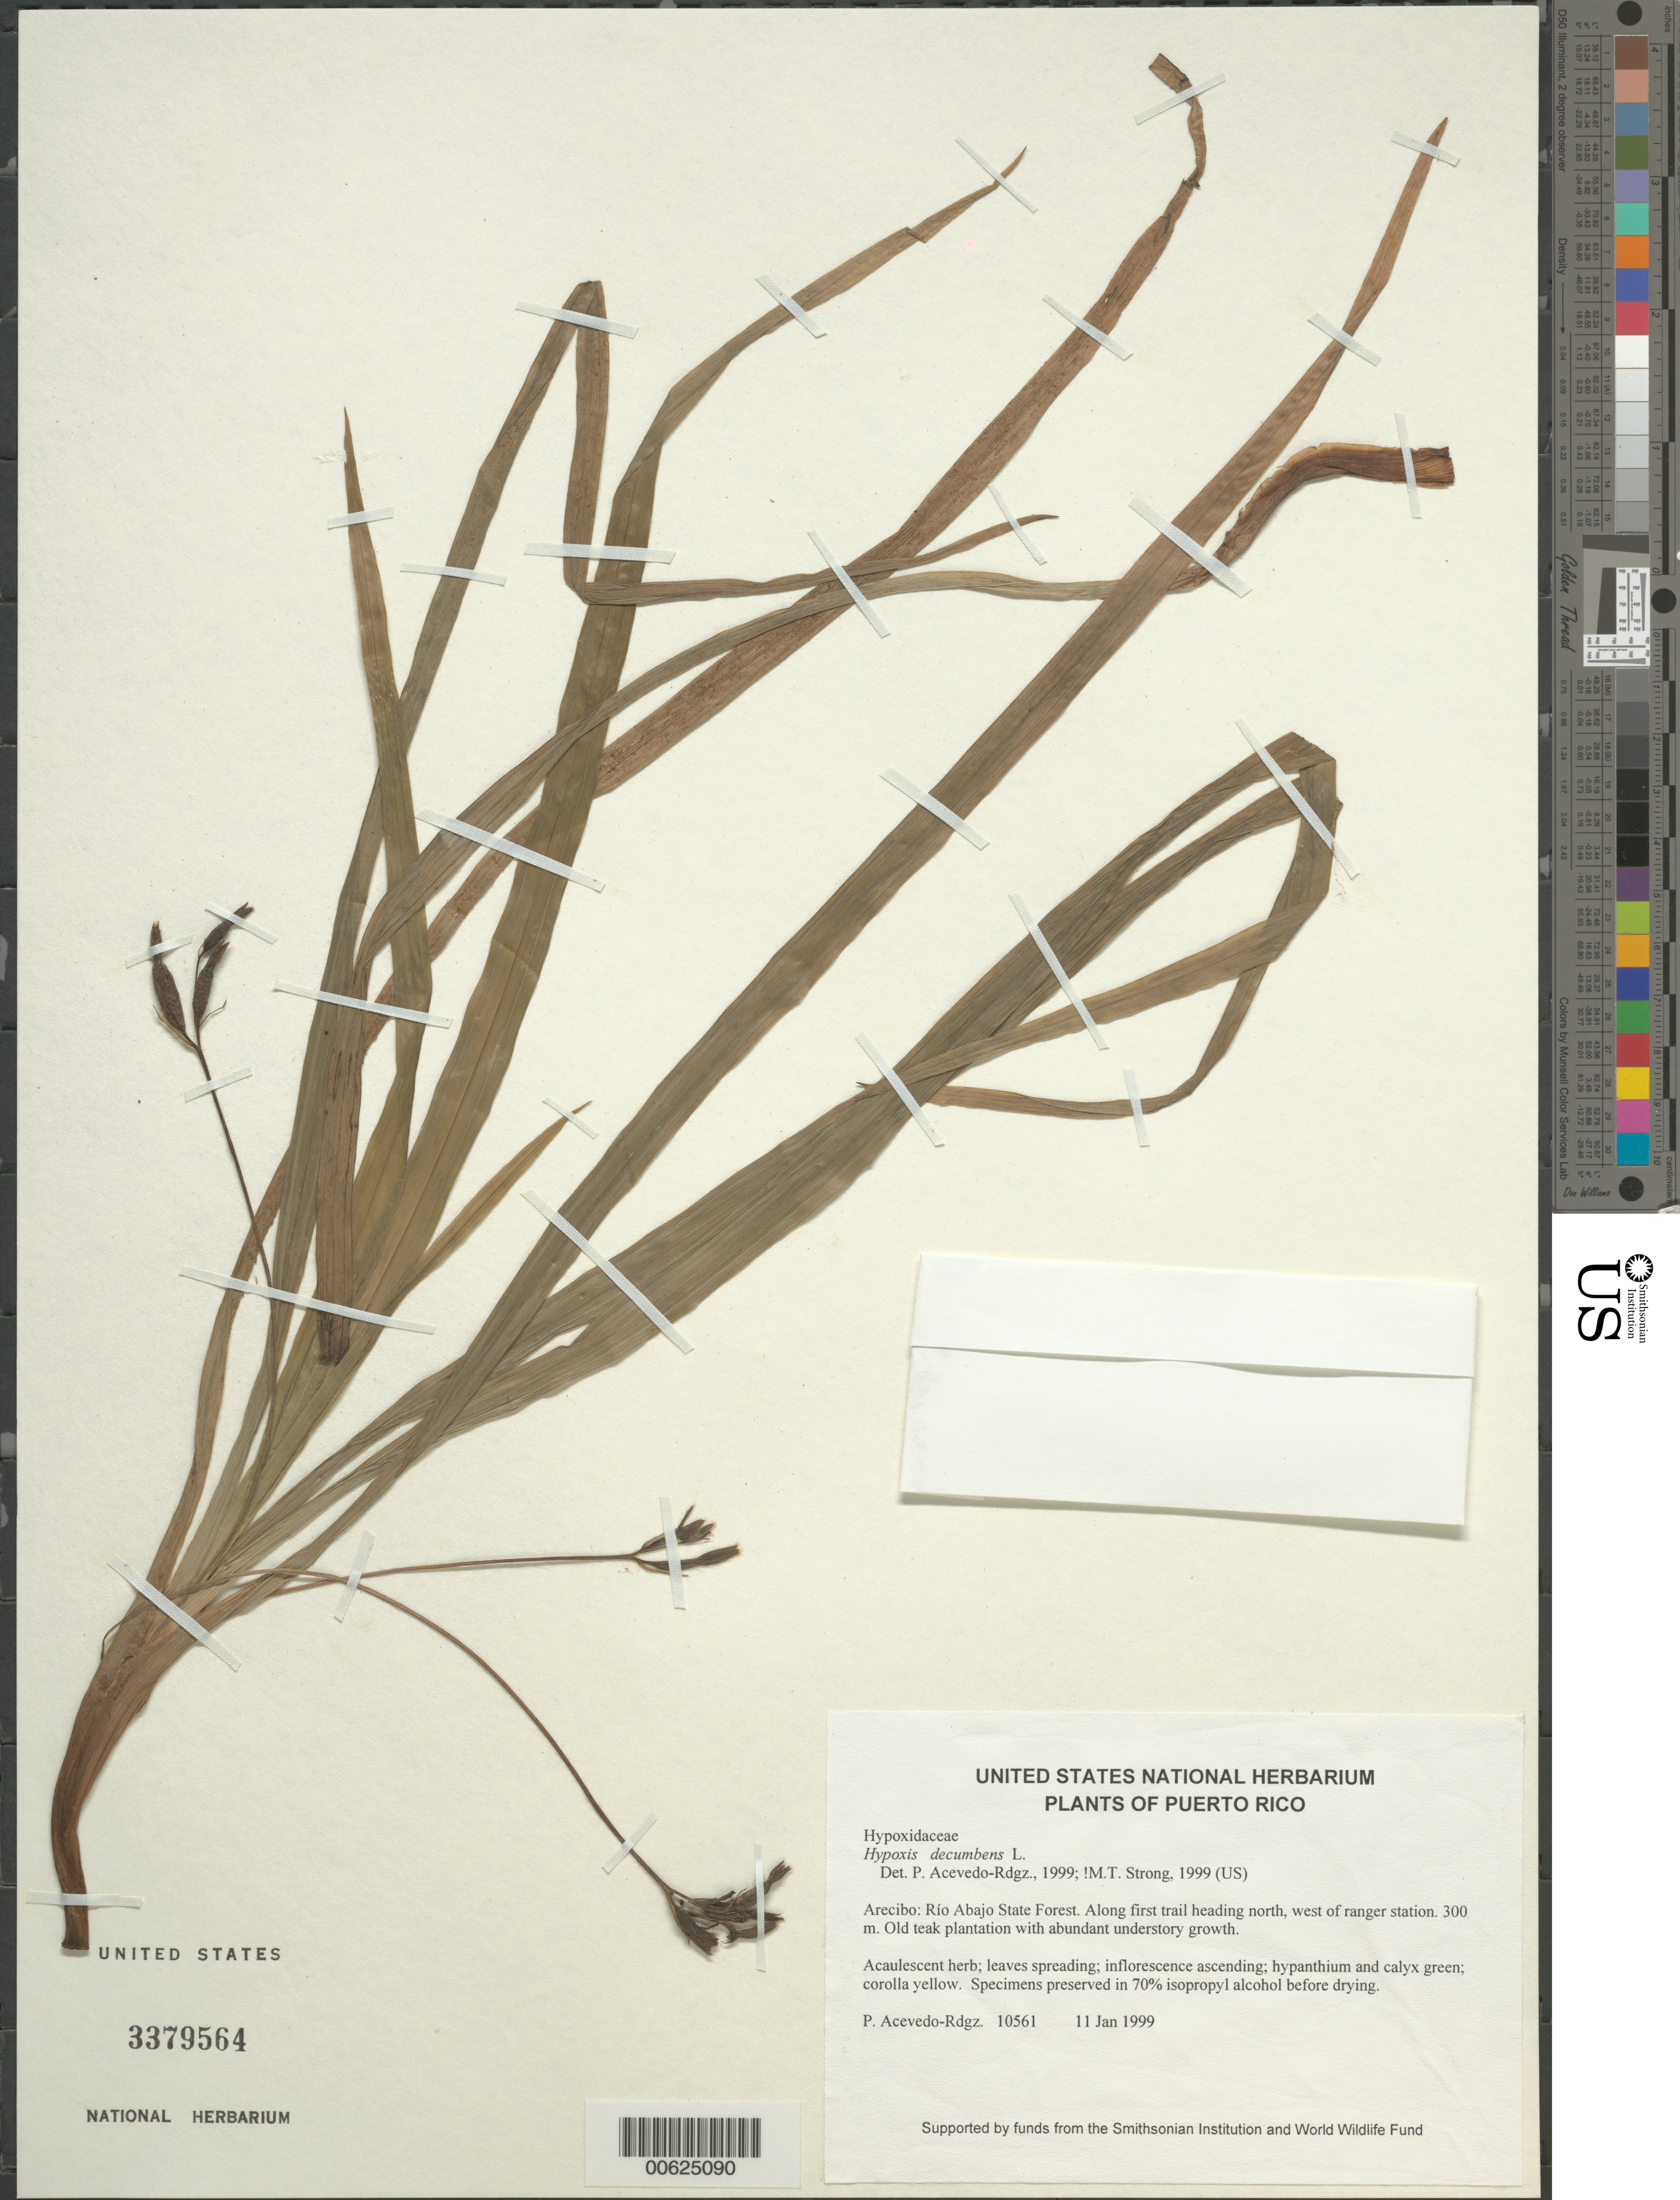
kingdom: Plantae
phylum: Tracheophyta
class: Liliopsida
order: Asparagales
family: Hypoxidaceae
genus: Hypoxis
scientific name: Hypoxis decumbens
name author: L.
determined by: Acevedo-Rodríguez, P., (BOT), Smithsonian Institution - National Museum of Natural History (UNITED STATES)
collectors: P. Acevedo-Rodr.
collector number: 10561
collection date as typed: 11 Jan 1999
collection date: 1999-01-11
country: Puerto Rico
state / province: Arecibo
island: Puerto Rico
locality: Arecibo; Río Abajo State Forest. Along first trail heading north, west of ranger station.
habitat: Old teak plantation with abundant understory growth.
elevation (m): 300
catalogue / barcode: US 3379564